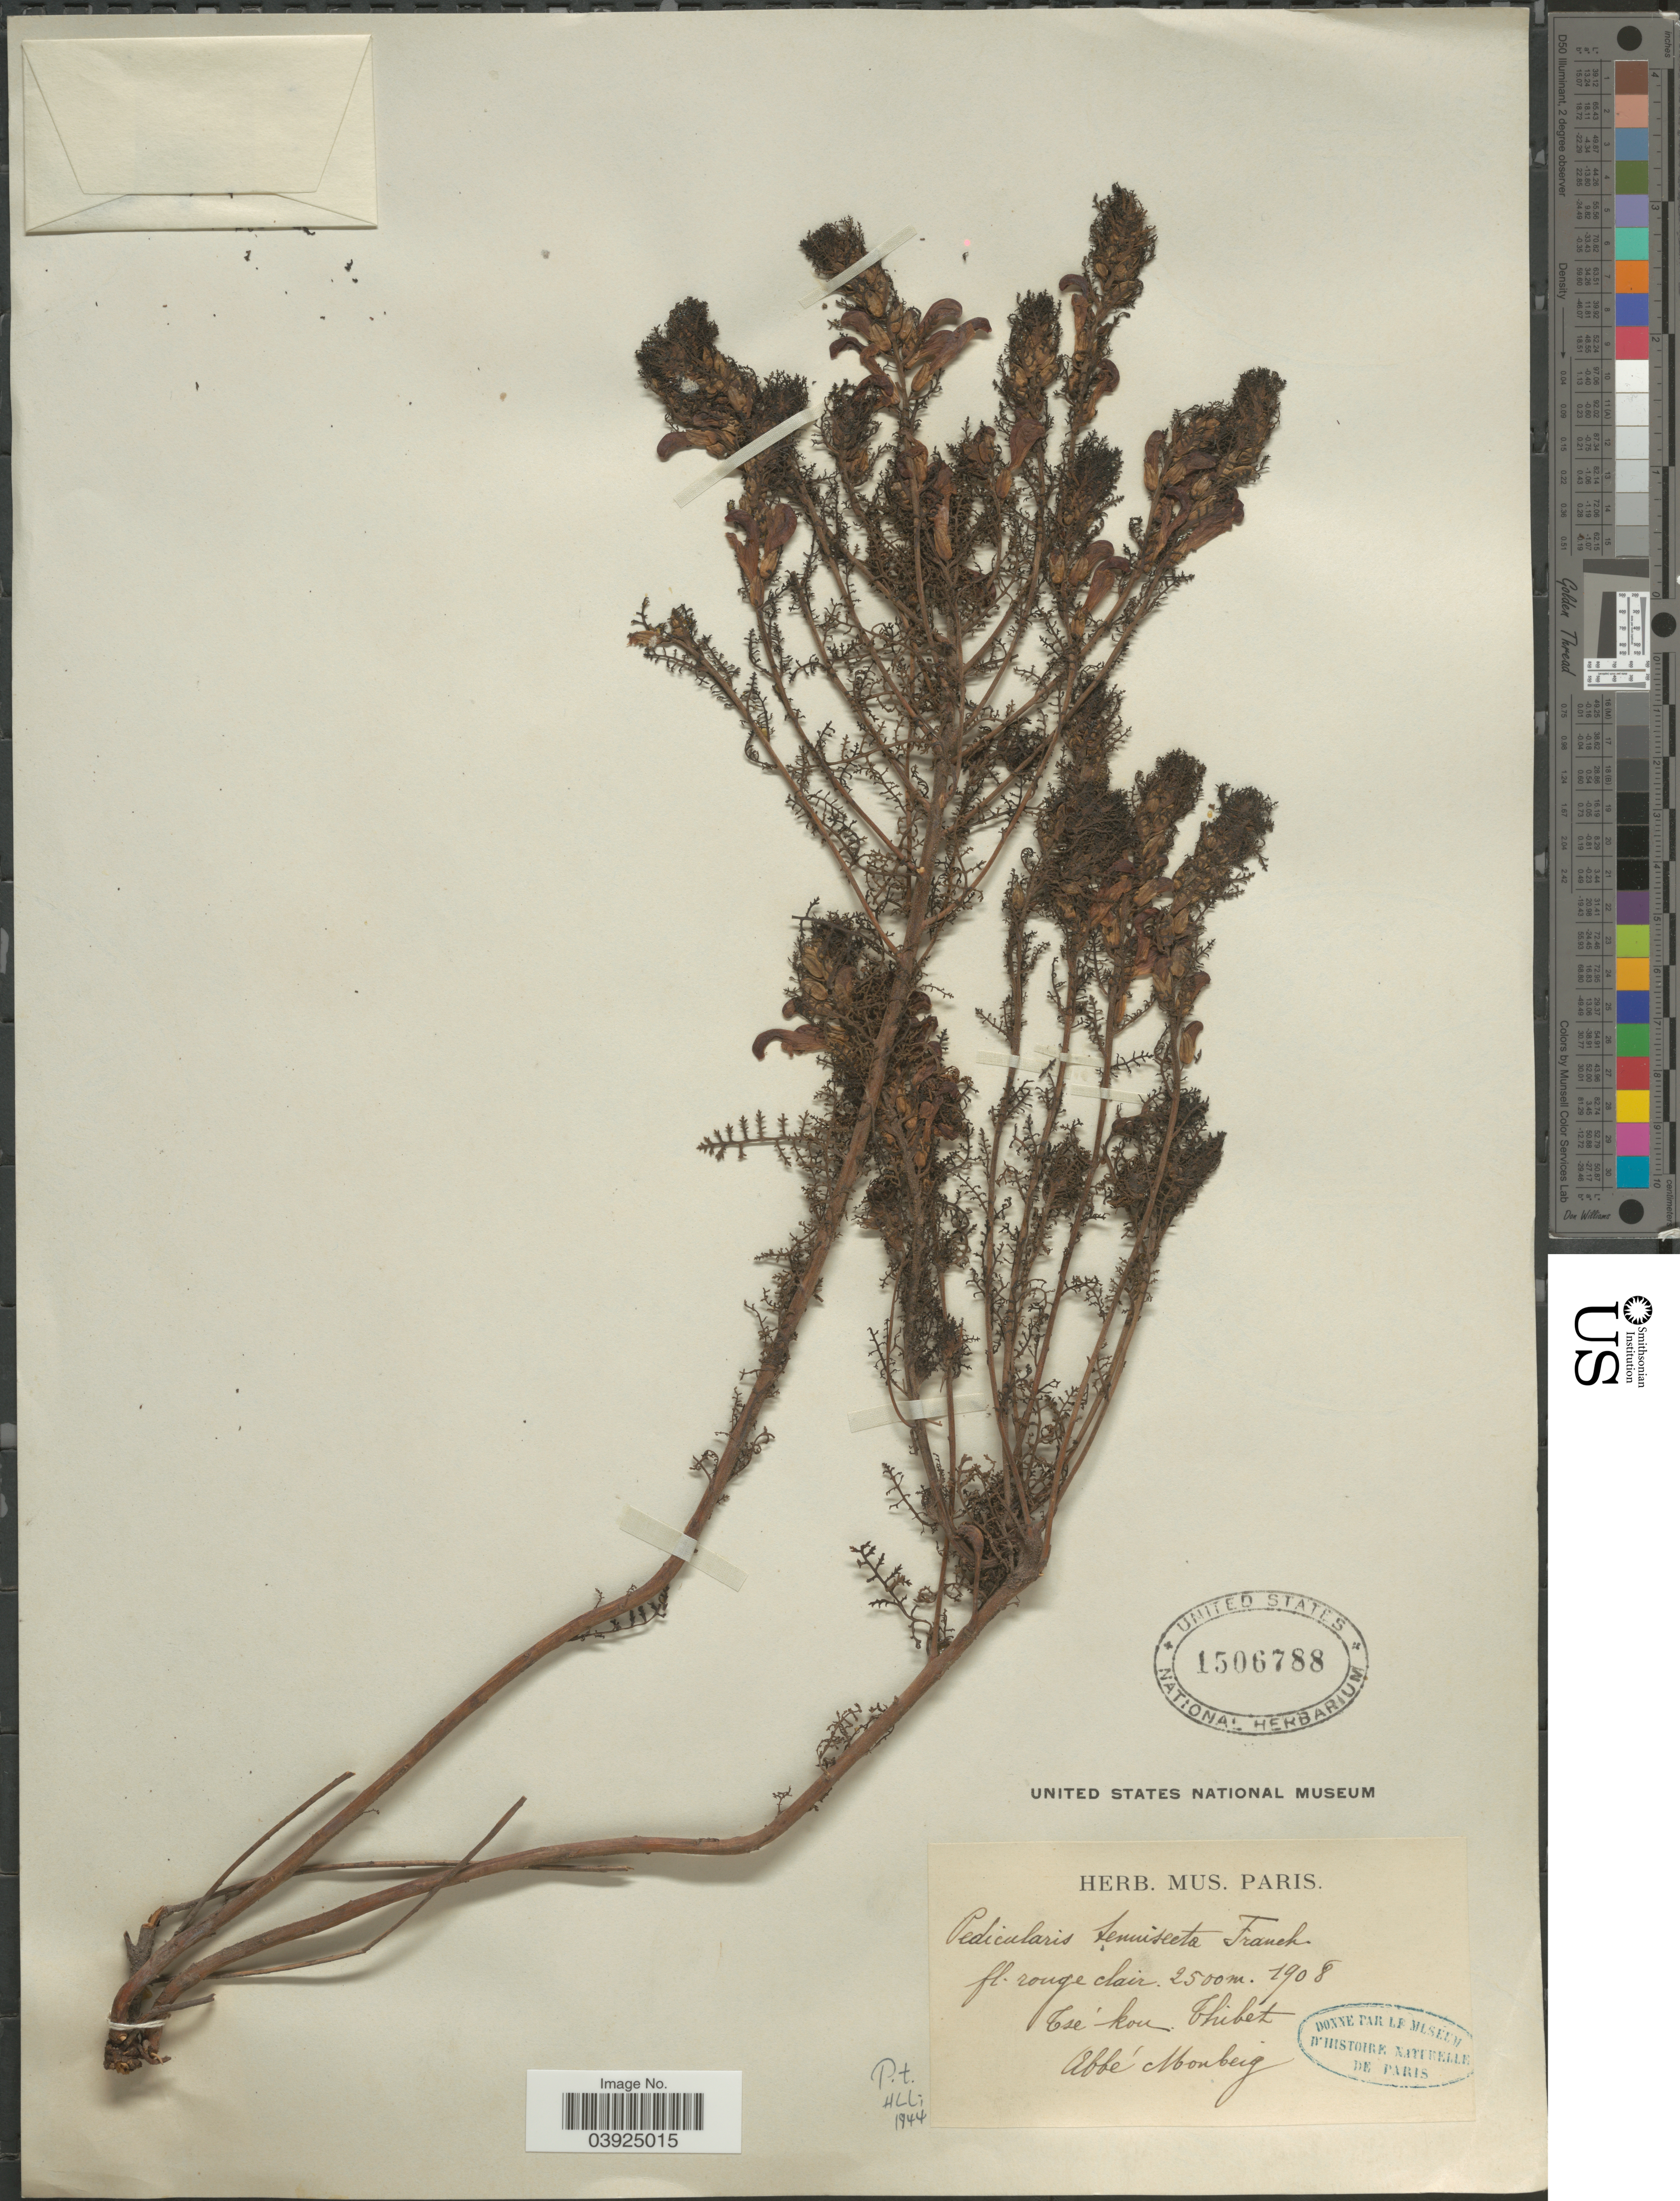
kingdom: Plantae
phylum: Tracheophyta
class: Magnoliopsida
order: Lamiales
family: Orobanchaceae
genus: Pedicularis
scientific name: Pedicularis tenuisecta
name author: Franch. ex Maxim.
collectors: A. Monbeig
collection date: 1908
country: China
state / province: Xizang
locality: Tse'kou. Thibet.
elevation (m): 2500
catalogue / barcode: US 1506788